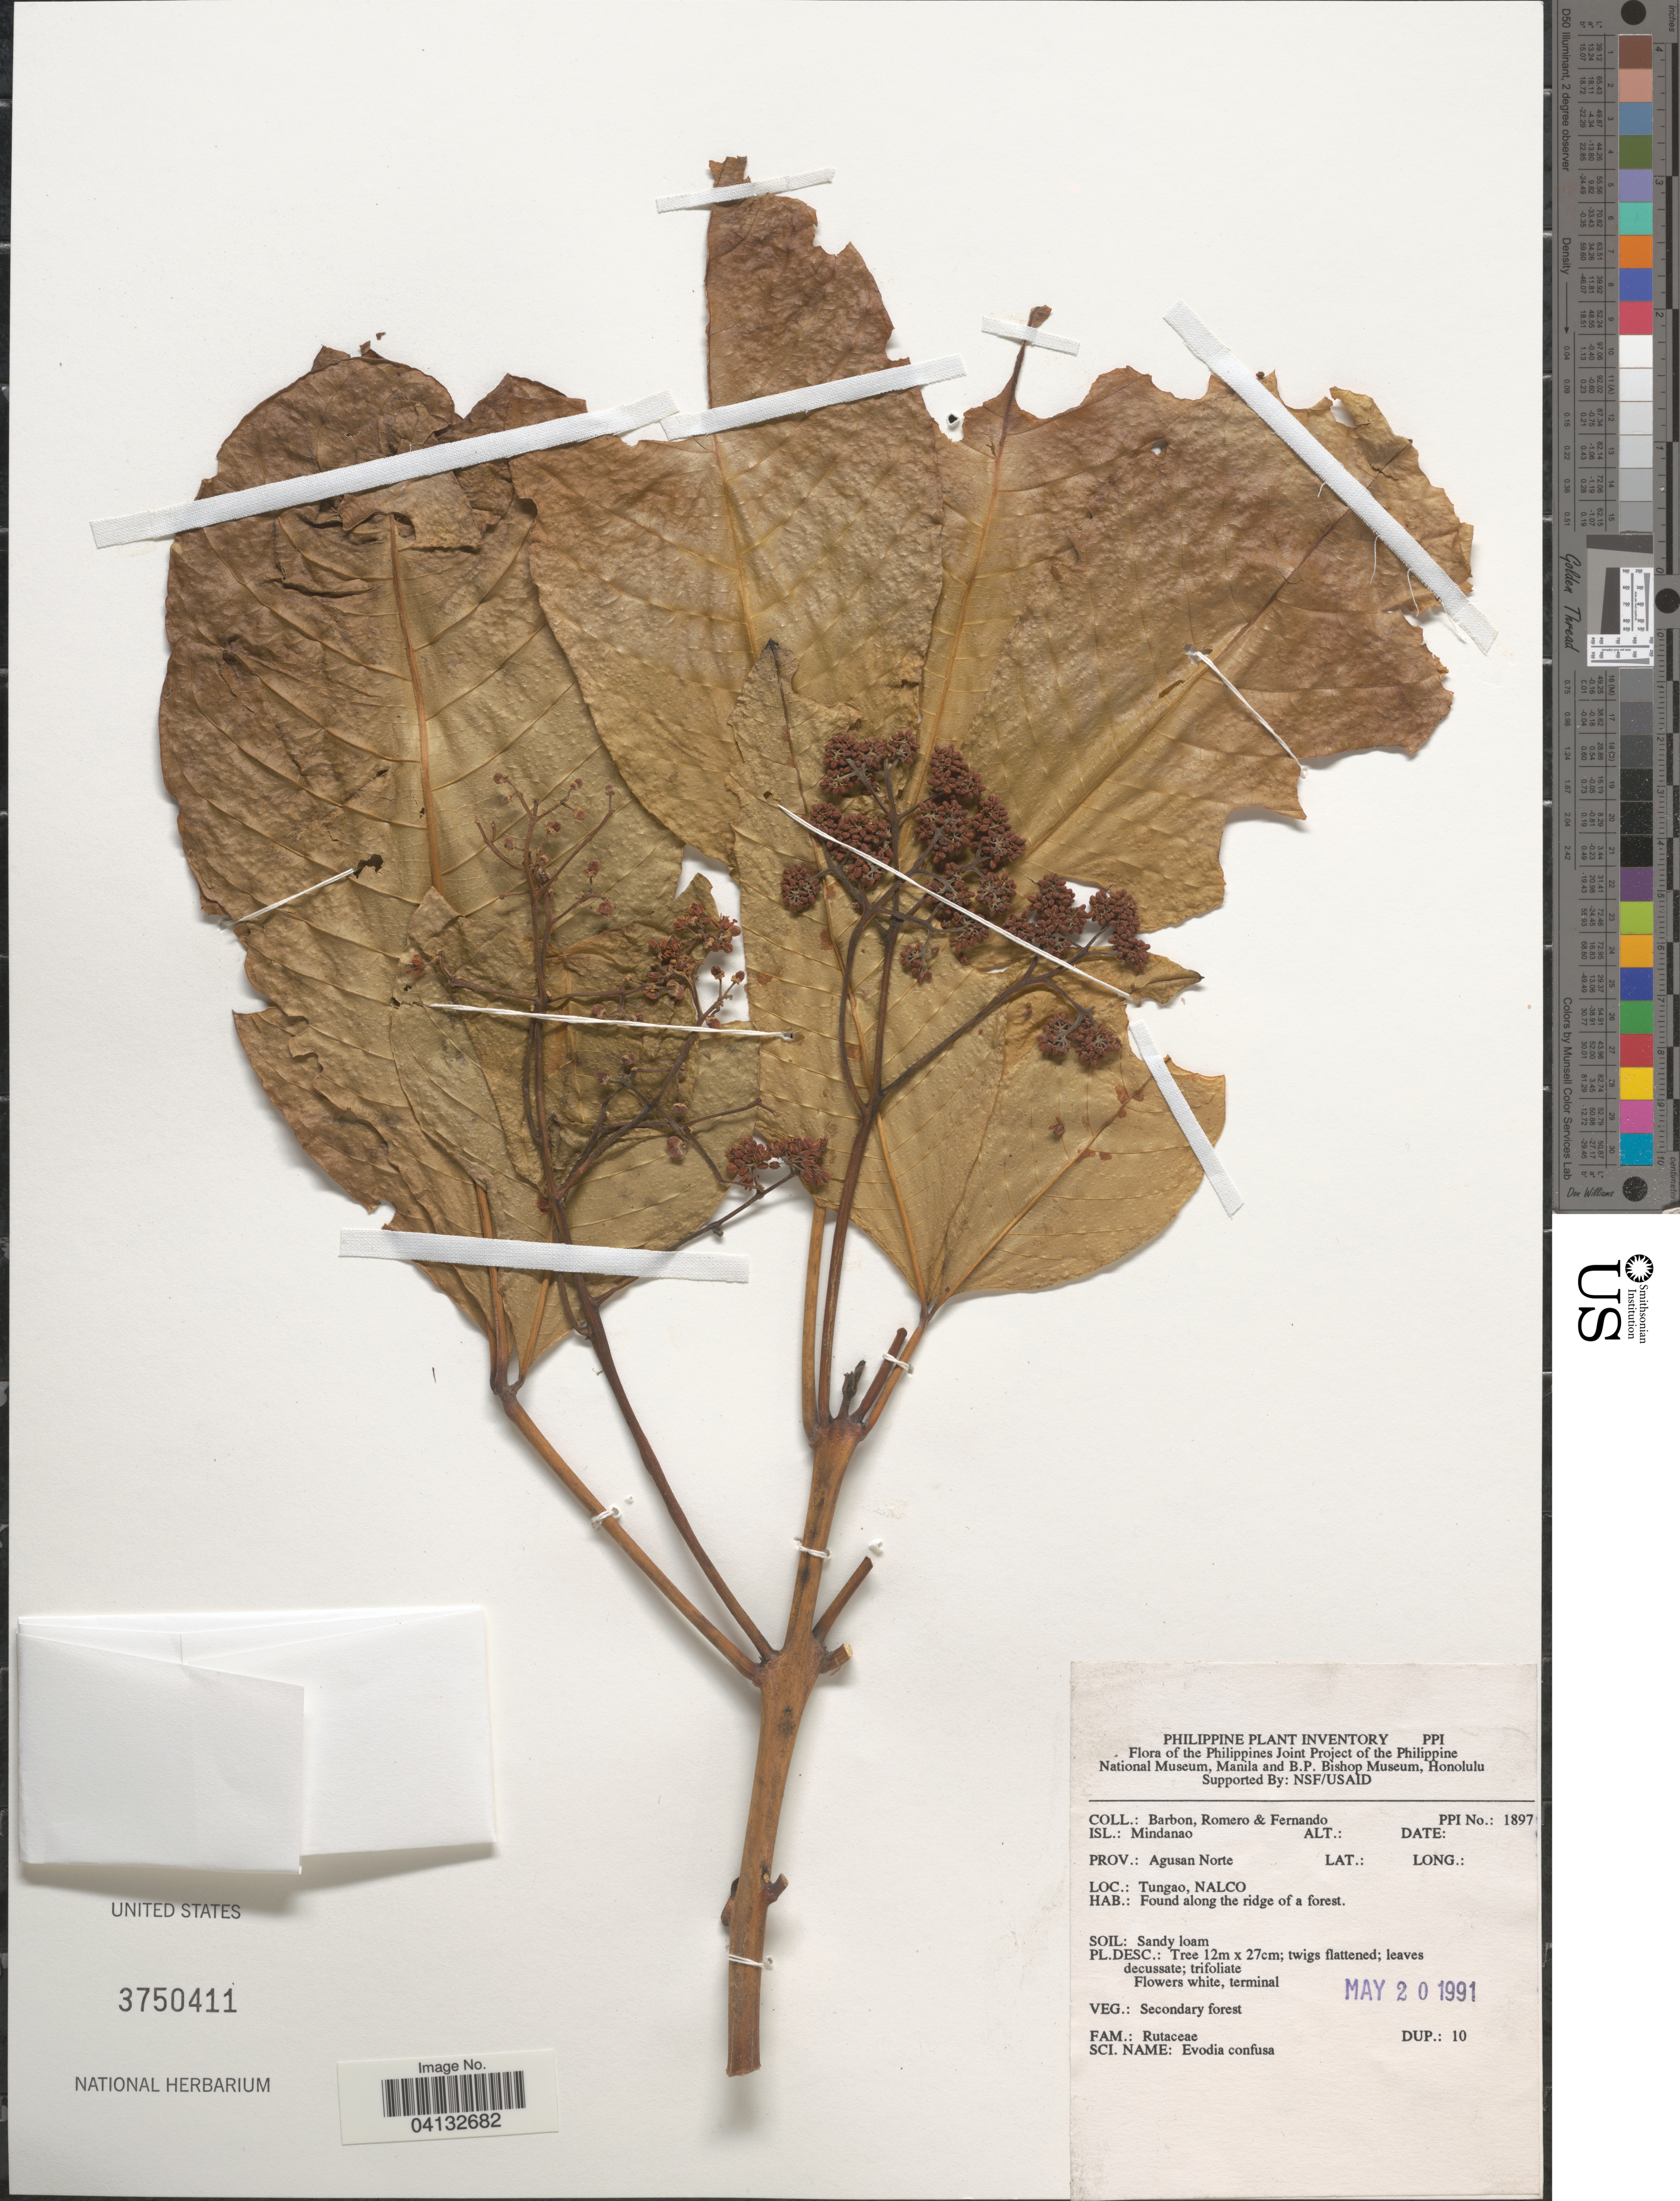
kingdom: Plantae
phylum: Tracheophyta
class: Magnoliopsida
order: Sapindales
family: Rutaceae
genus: Melicope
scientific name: Melicope frutescens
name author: (Blanco) Appelhans & J. Wen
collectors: Barbon, -. Romero & -- Fernando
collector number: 1897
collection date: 1991-05-20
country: Philippines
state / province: Caraga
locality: Isl.: Mindanao. Prov.: Agusan Norte. Tungao, NALCO.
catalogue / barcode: US 3750411